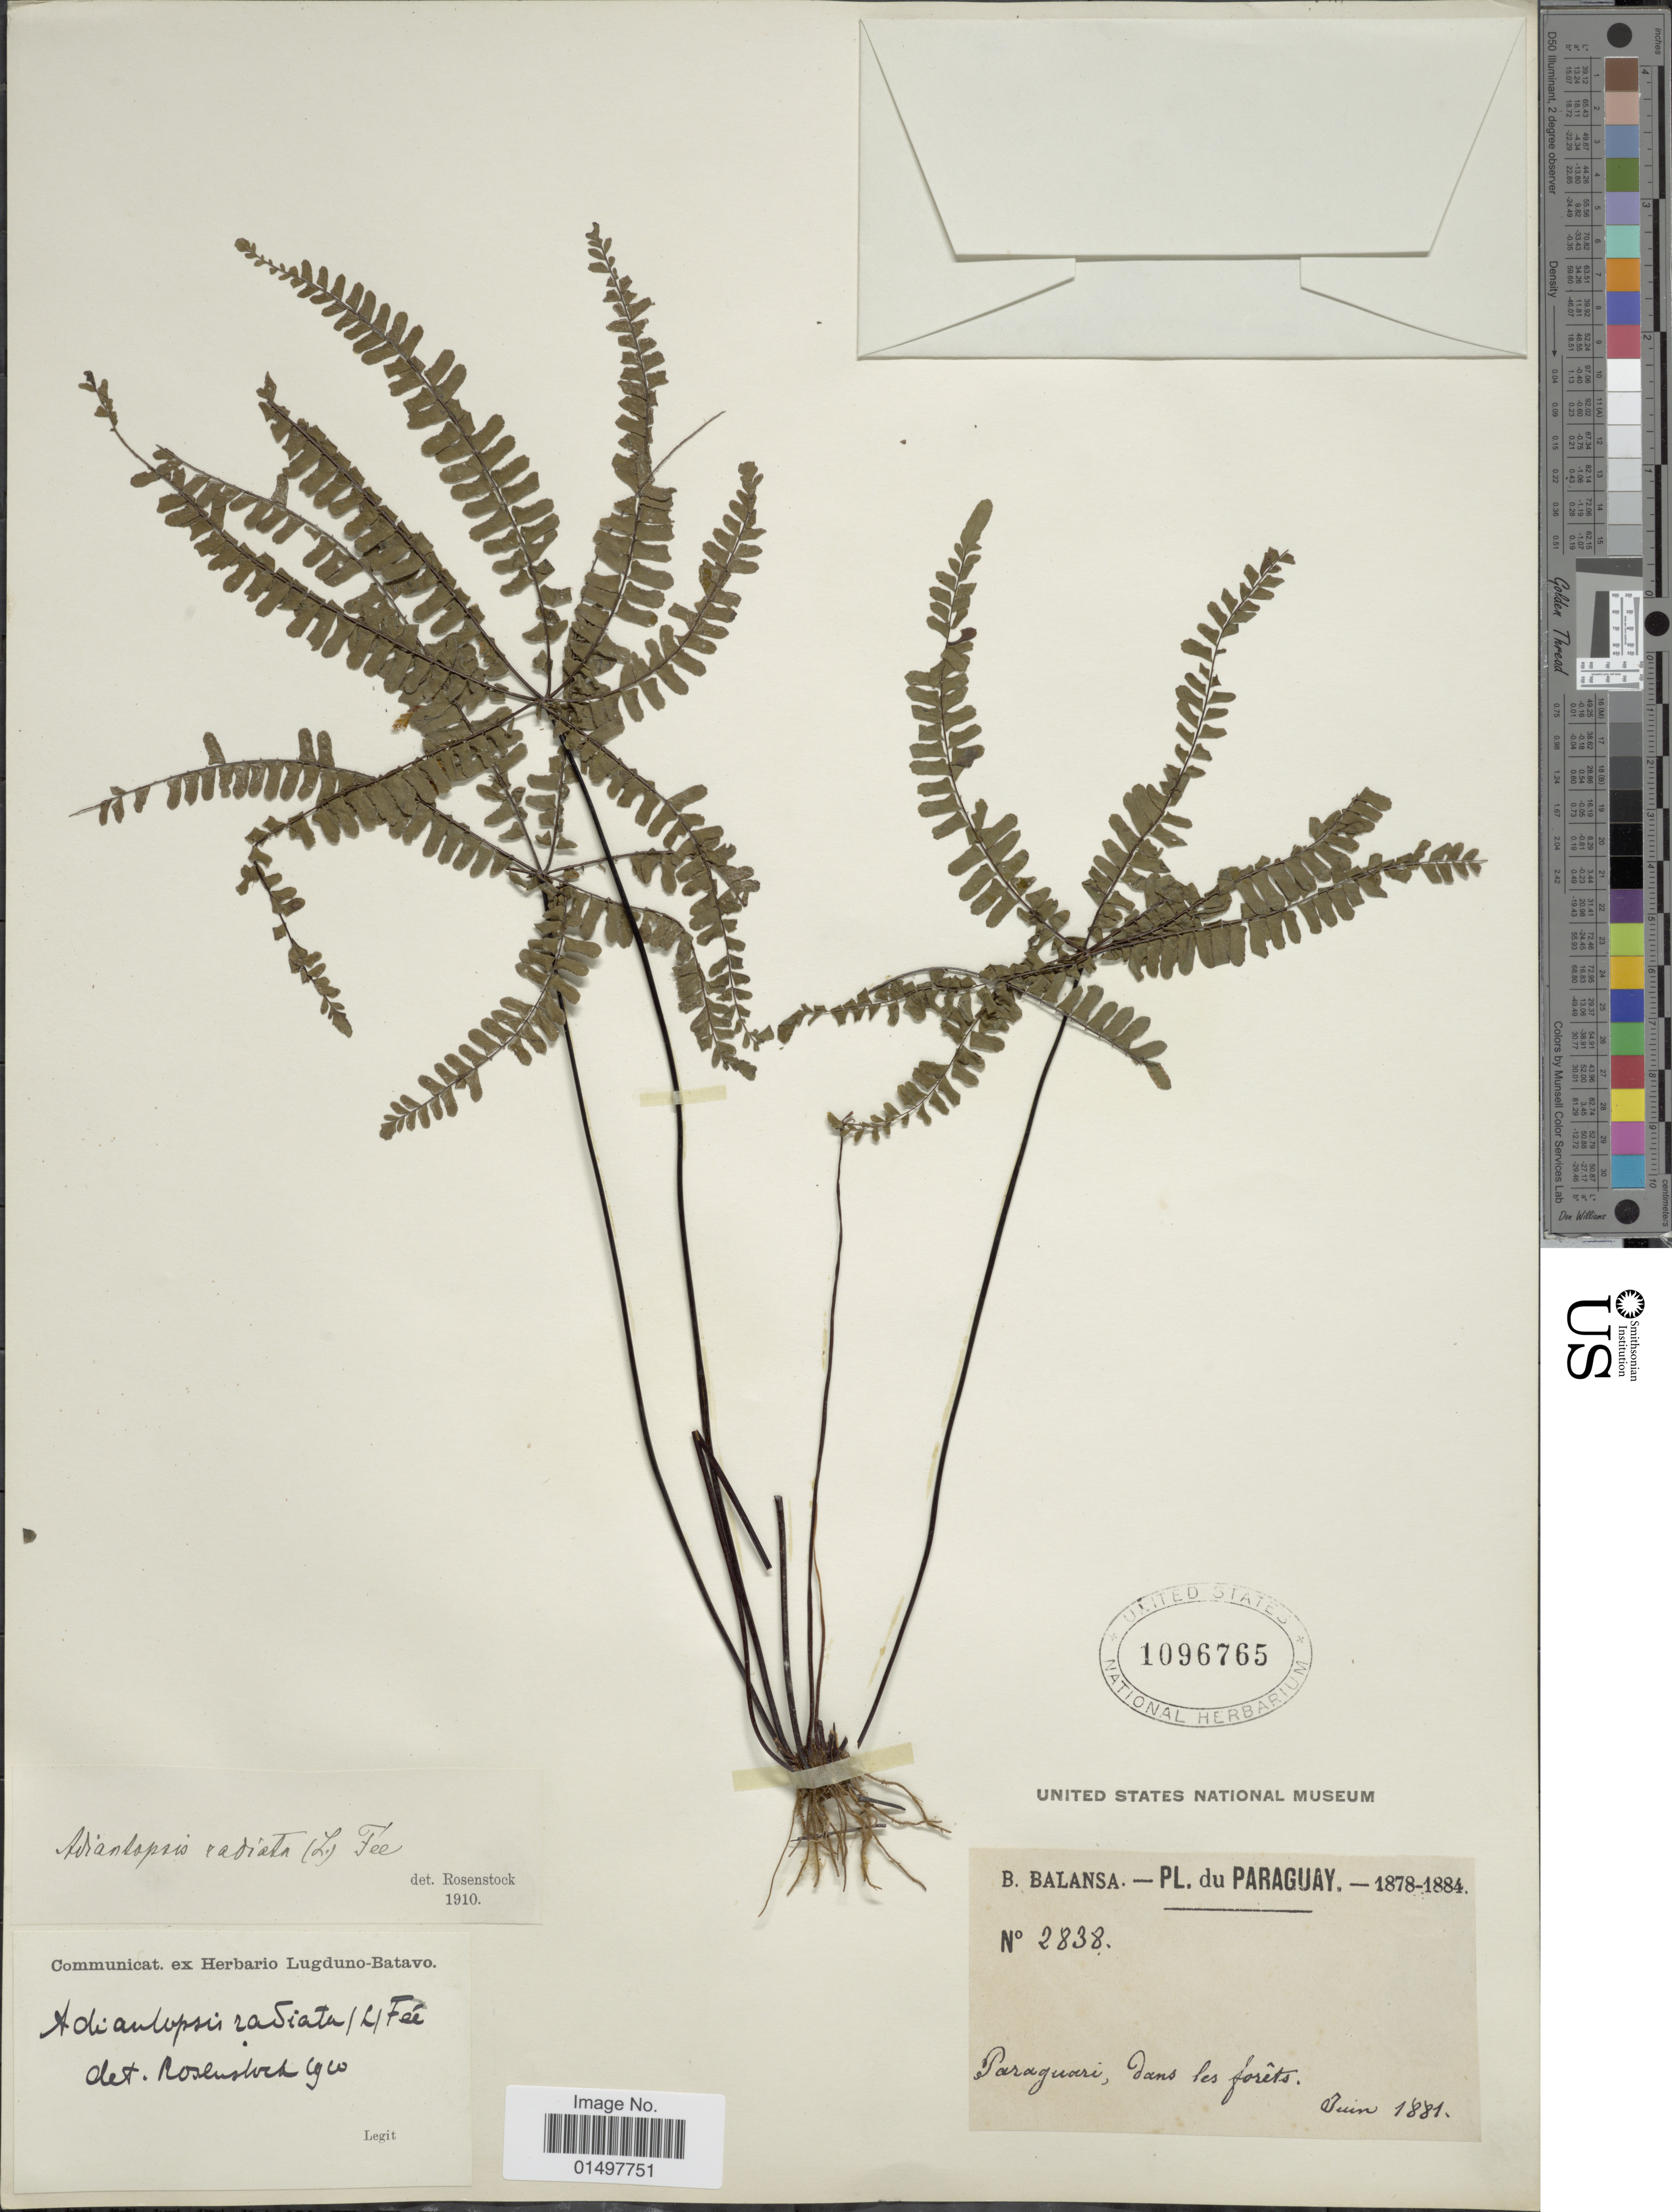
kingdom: Plantae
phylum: Tracheophyta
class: Polypodiopsida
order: Polypodiales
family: Pteridaceae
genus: Adiantopsis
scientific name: Adiantopsis radiata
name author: (L.) Fée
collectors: B. Balansa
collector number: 2838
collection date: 1881-06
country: Paraguay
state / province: Paraguari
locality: Dans les forets.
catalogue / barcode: US 1096765